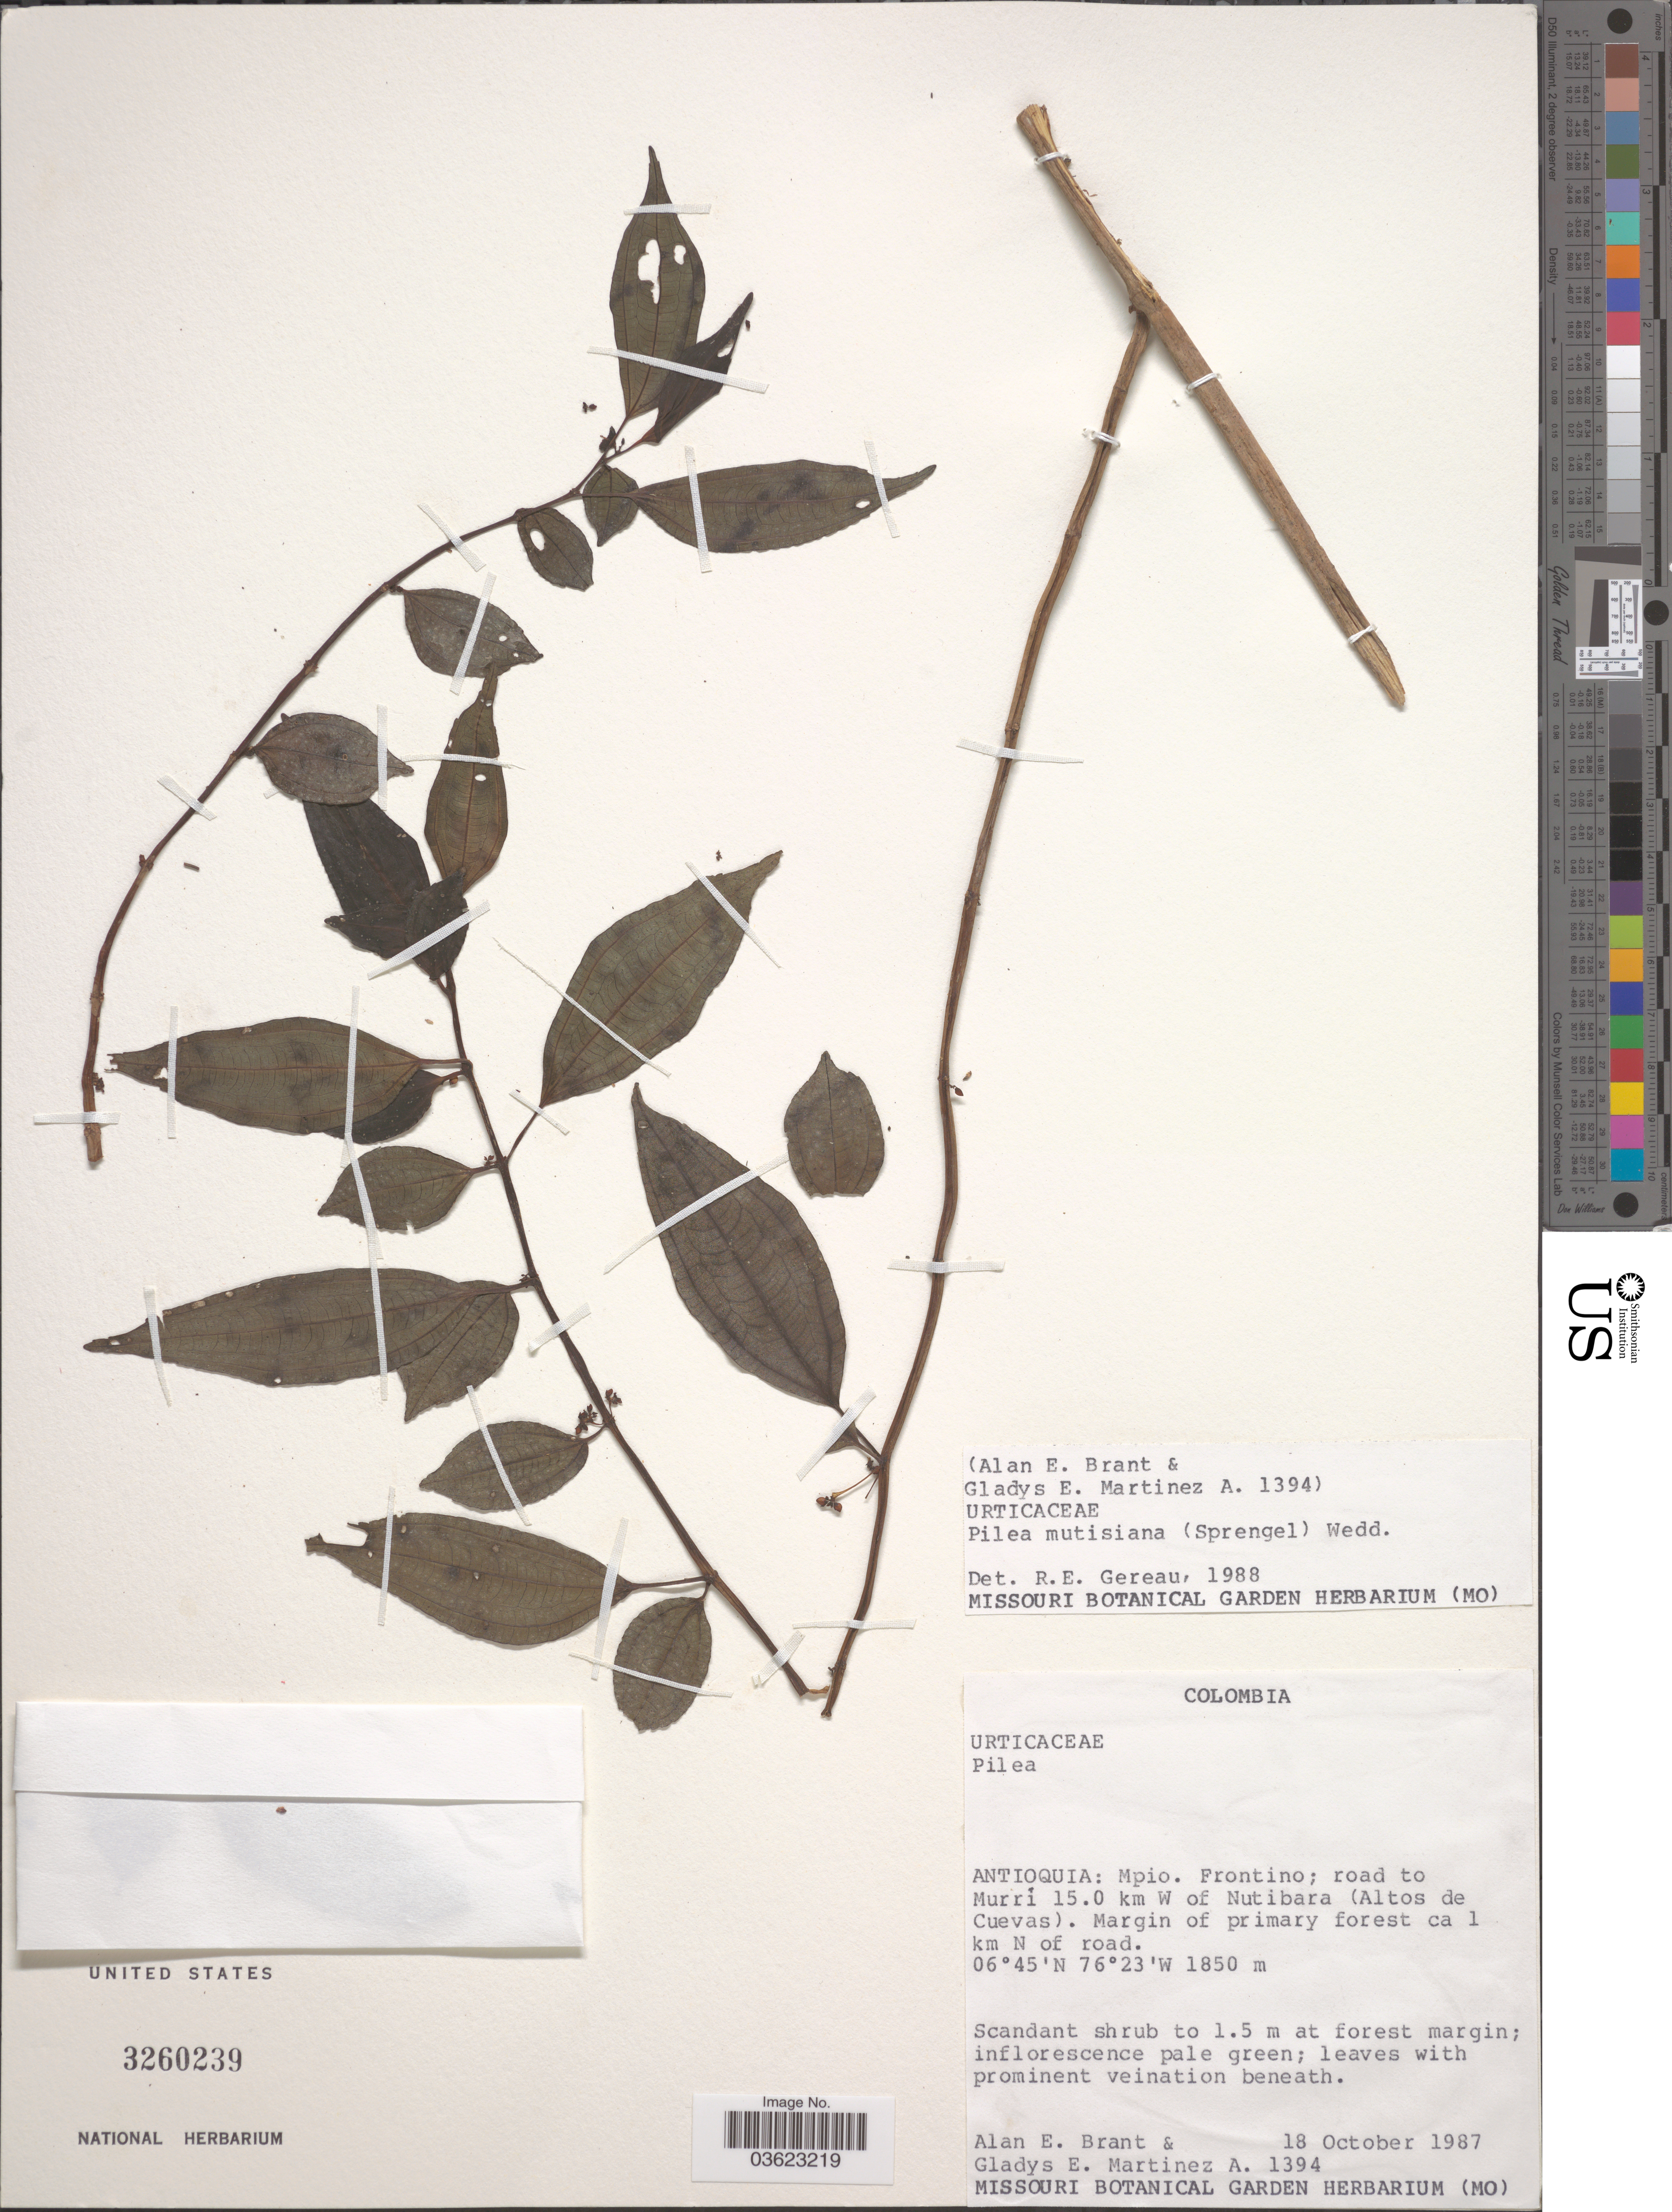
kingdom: Plantae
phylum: Tracheophyta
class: Magnoliopsida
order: Rosales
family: Urticaceae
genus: Pilea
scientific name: Pilea mutisiana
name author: Wedd.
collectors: A. Brant & G. Martfnez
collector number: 1394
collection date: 1987-10-18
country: Colombia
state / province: Antioquia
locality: Mpio. Frontino; road to Murrí 15.0 km W of Nutibara (Altos de Cuevas). Margin of primary forest ca 1 km N of road.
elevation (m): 1850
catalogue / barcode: US 3260239